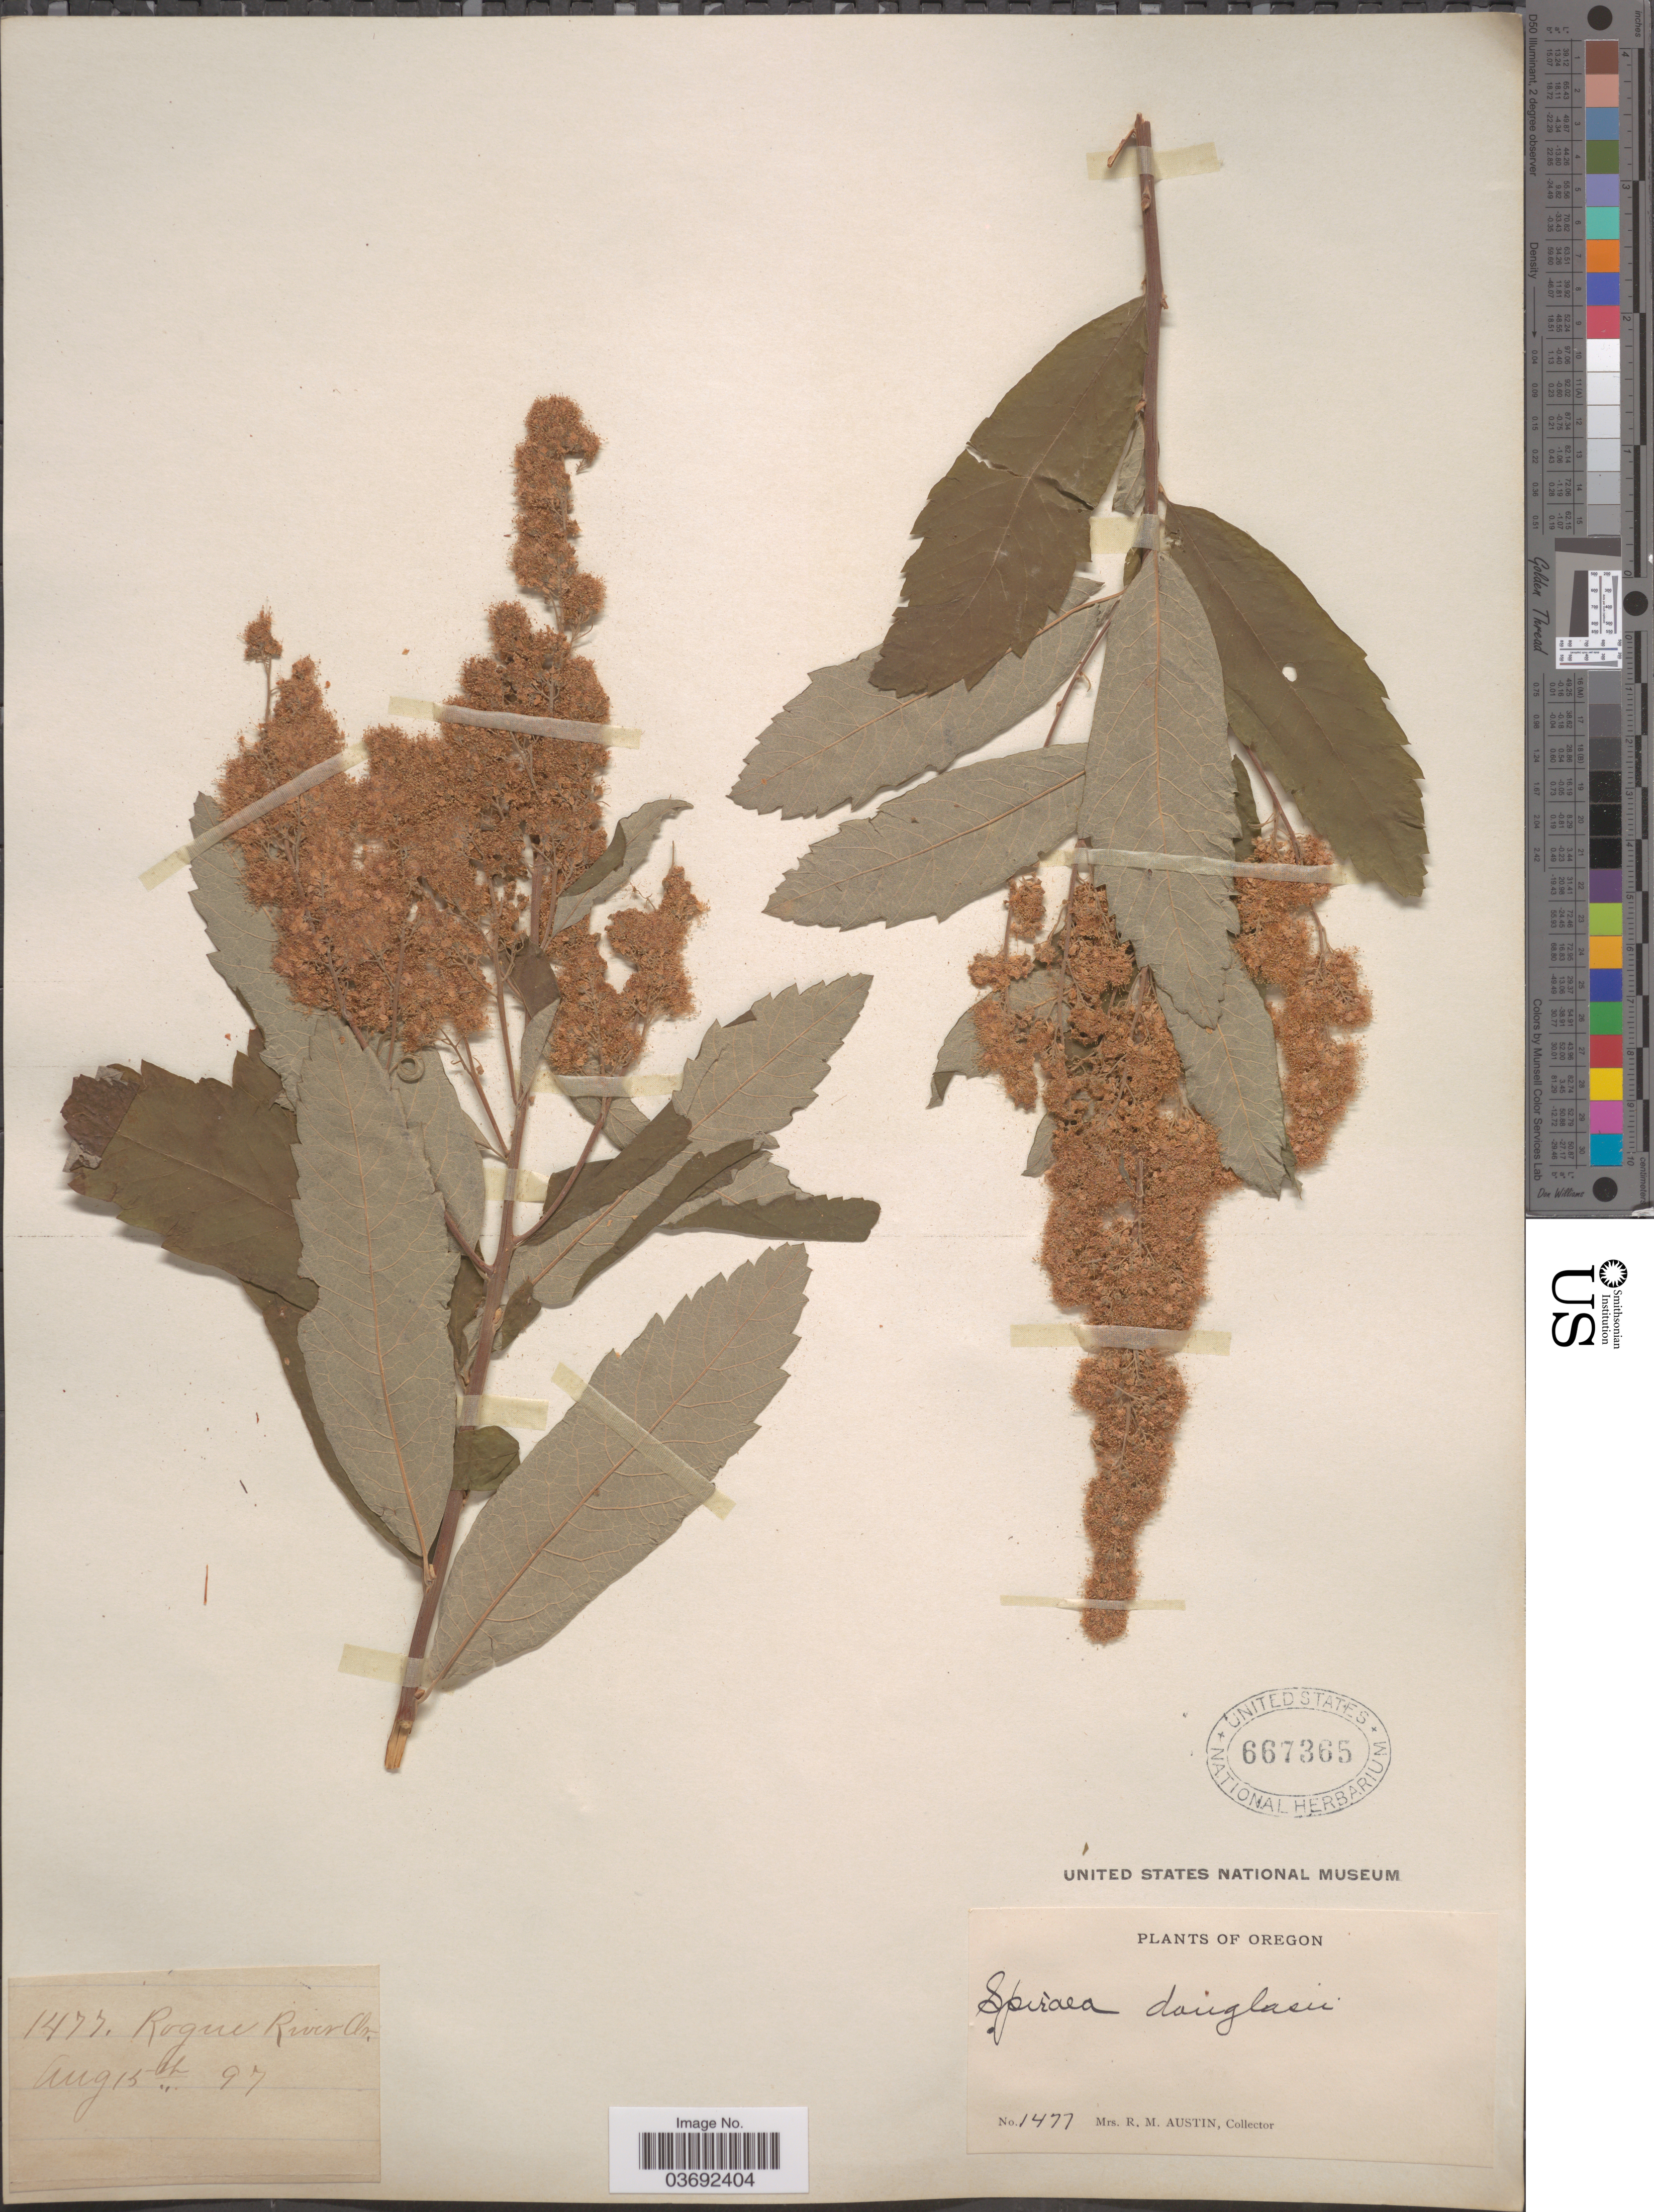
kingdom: Plantae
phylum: Tracheophyta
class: Magnoliopsida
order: Rosales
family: Rosaceae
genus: Spiraea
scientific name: Spiraea douglasii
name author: Hook.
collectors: R. Austin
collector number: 1477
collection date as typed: Transcribed d/m/y: 15/8/97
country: United States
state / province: Oregon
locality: Rogue River Or.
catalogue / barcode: US 667365